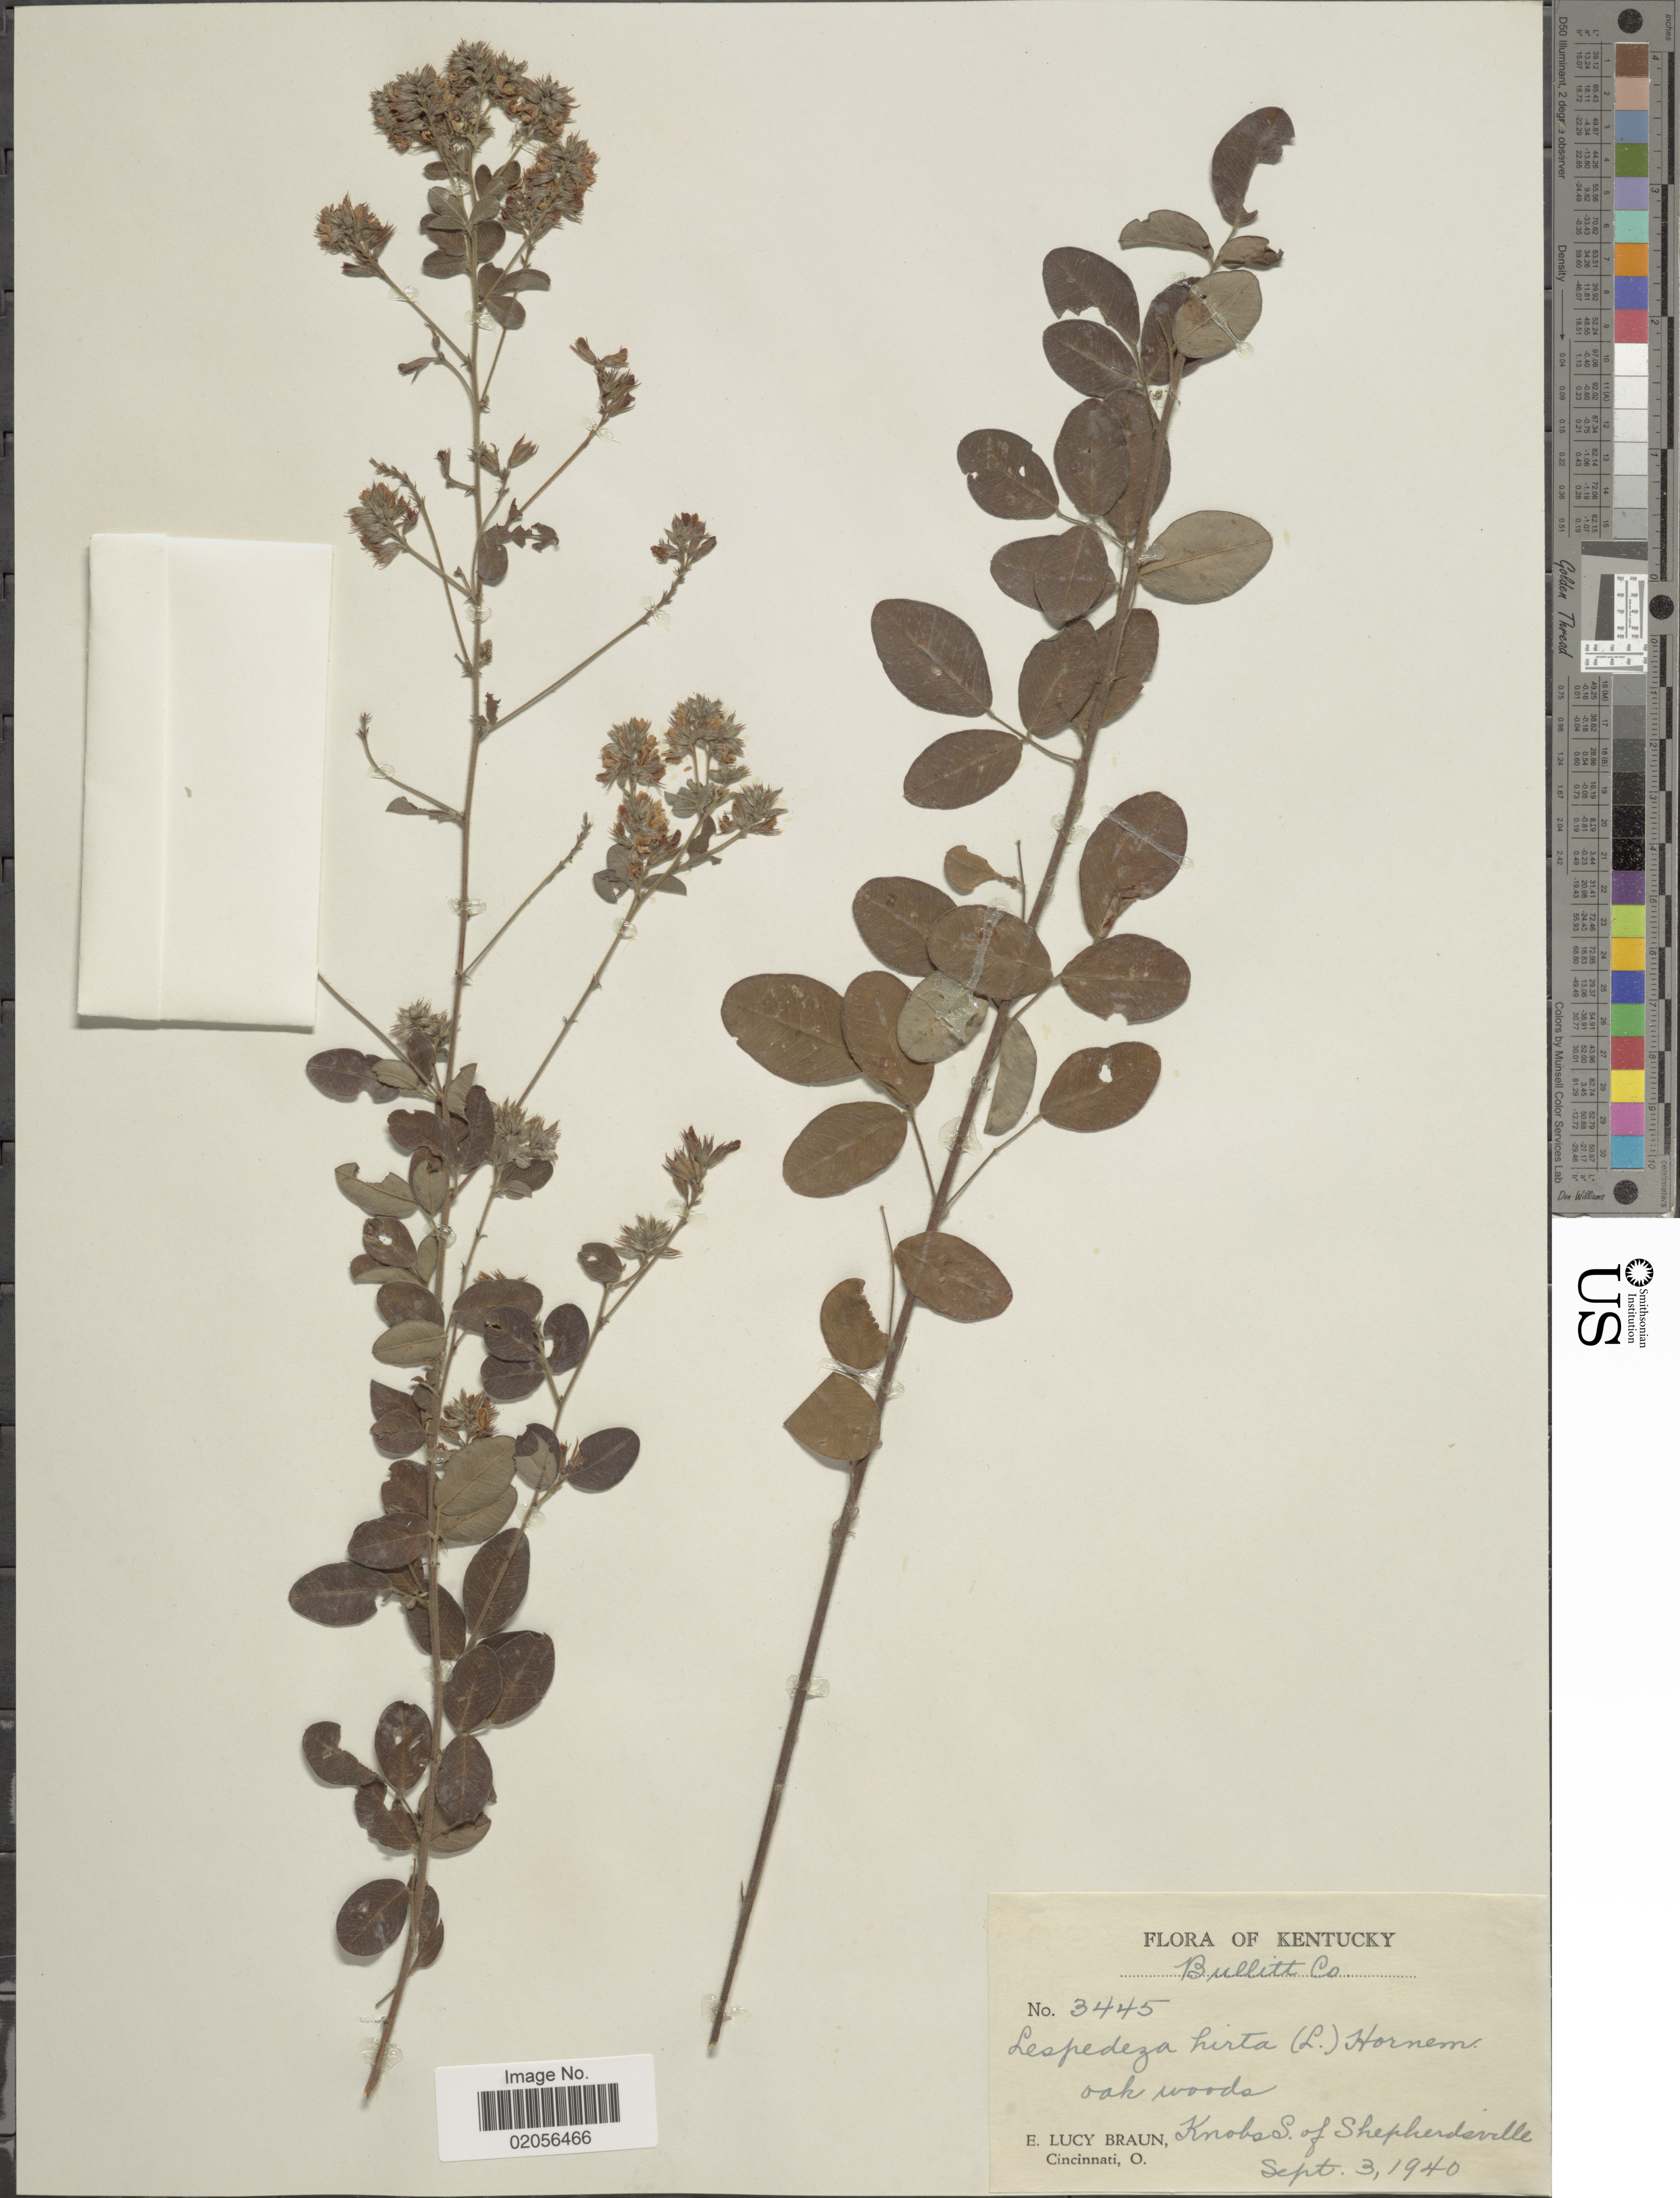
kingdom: Plantae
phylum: Tracheophyta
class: Magnoliopsida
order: Fabales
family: Fabaceae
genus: Lespedeza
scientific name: Lespedeza hirta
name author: (L.) Hornem.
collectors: E. L. Braun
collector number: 3445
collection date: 1940-09-03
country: United States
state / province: Kentucky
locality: Bullitt Co., Oak woods, Knobs S. of Shepherdsville